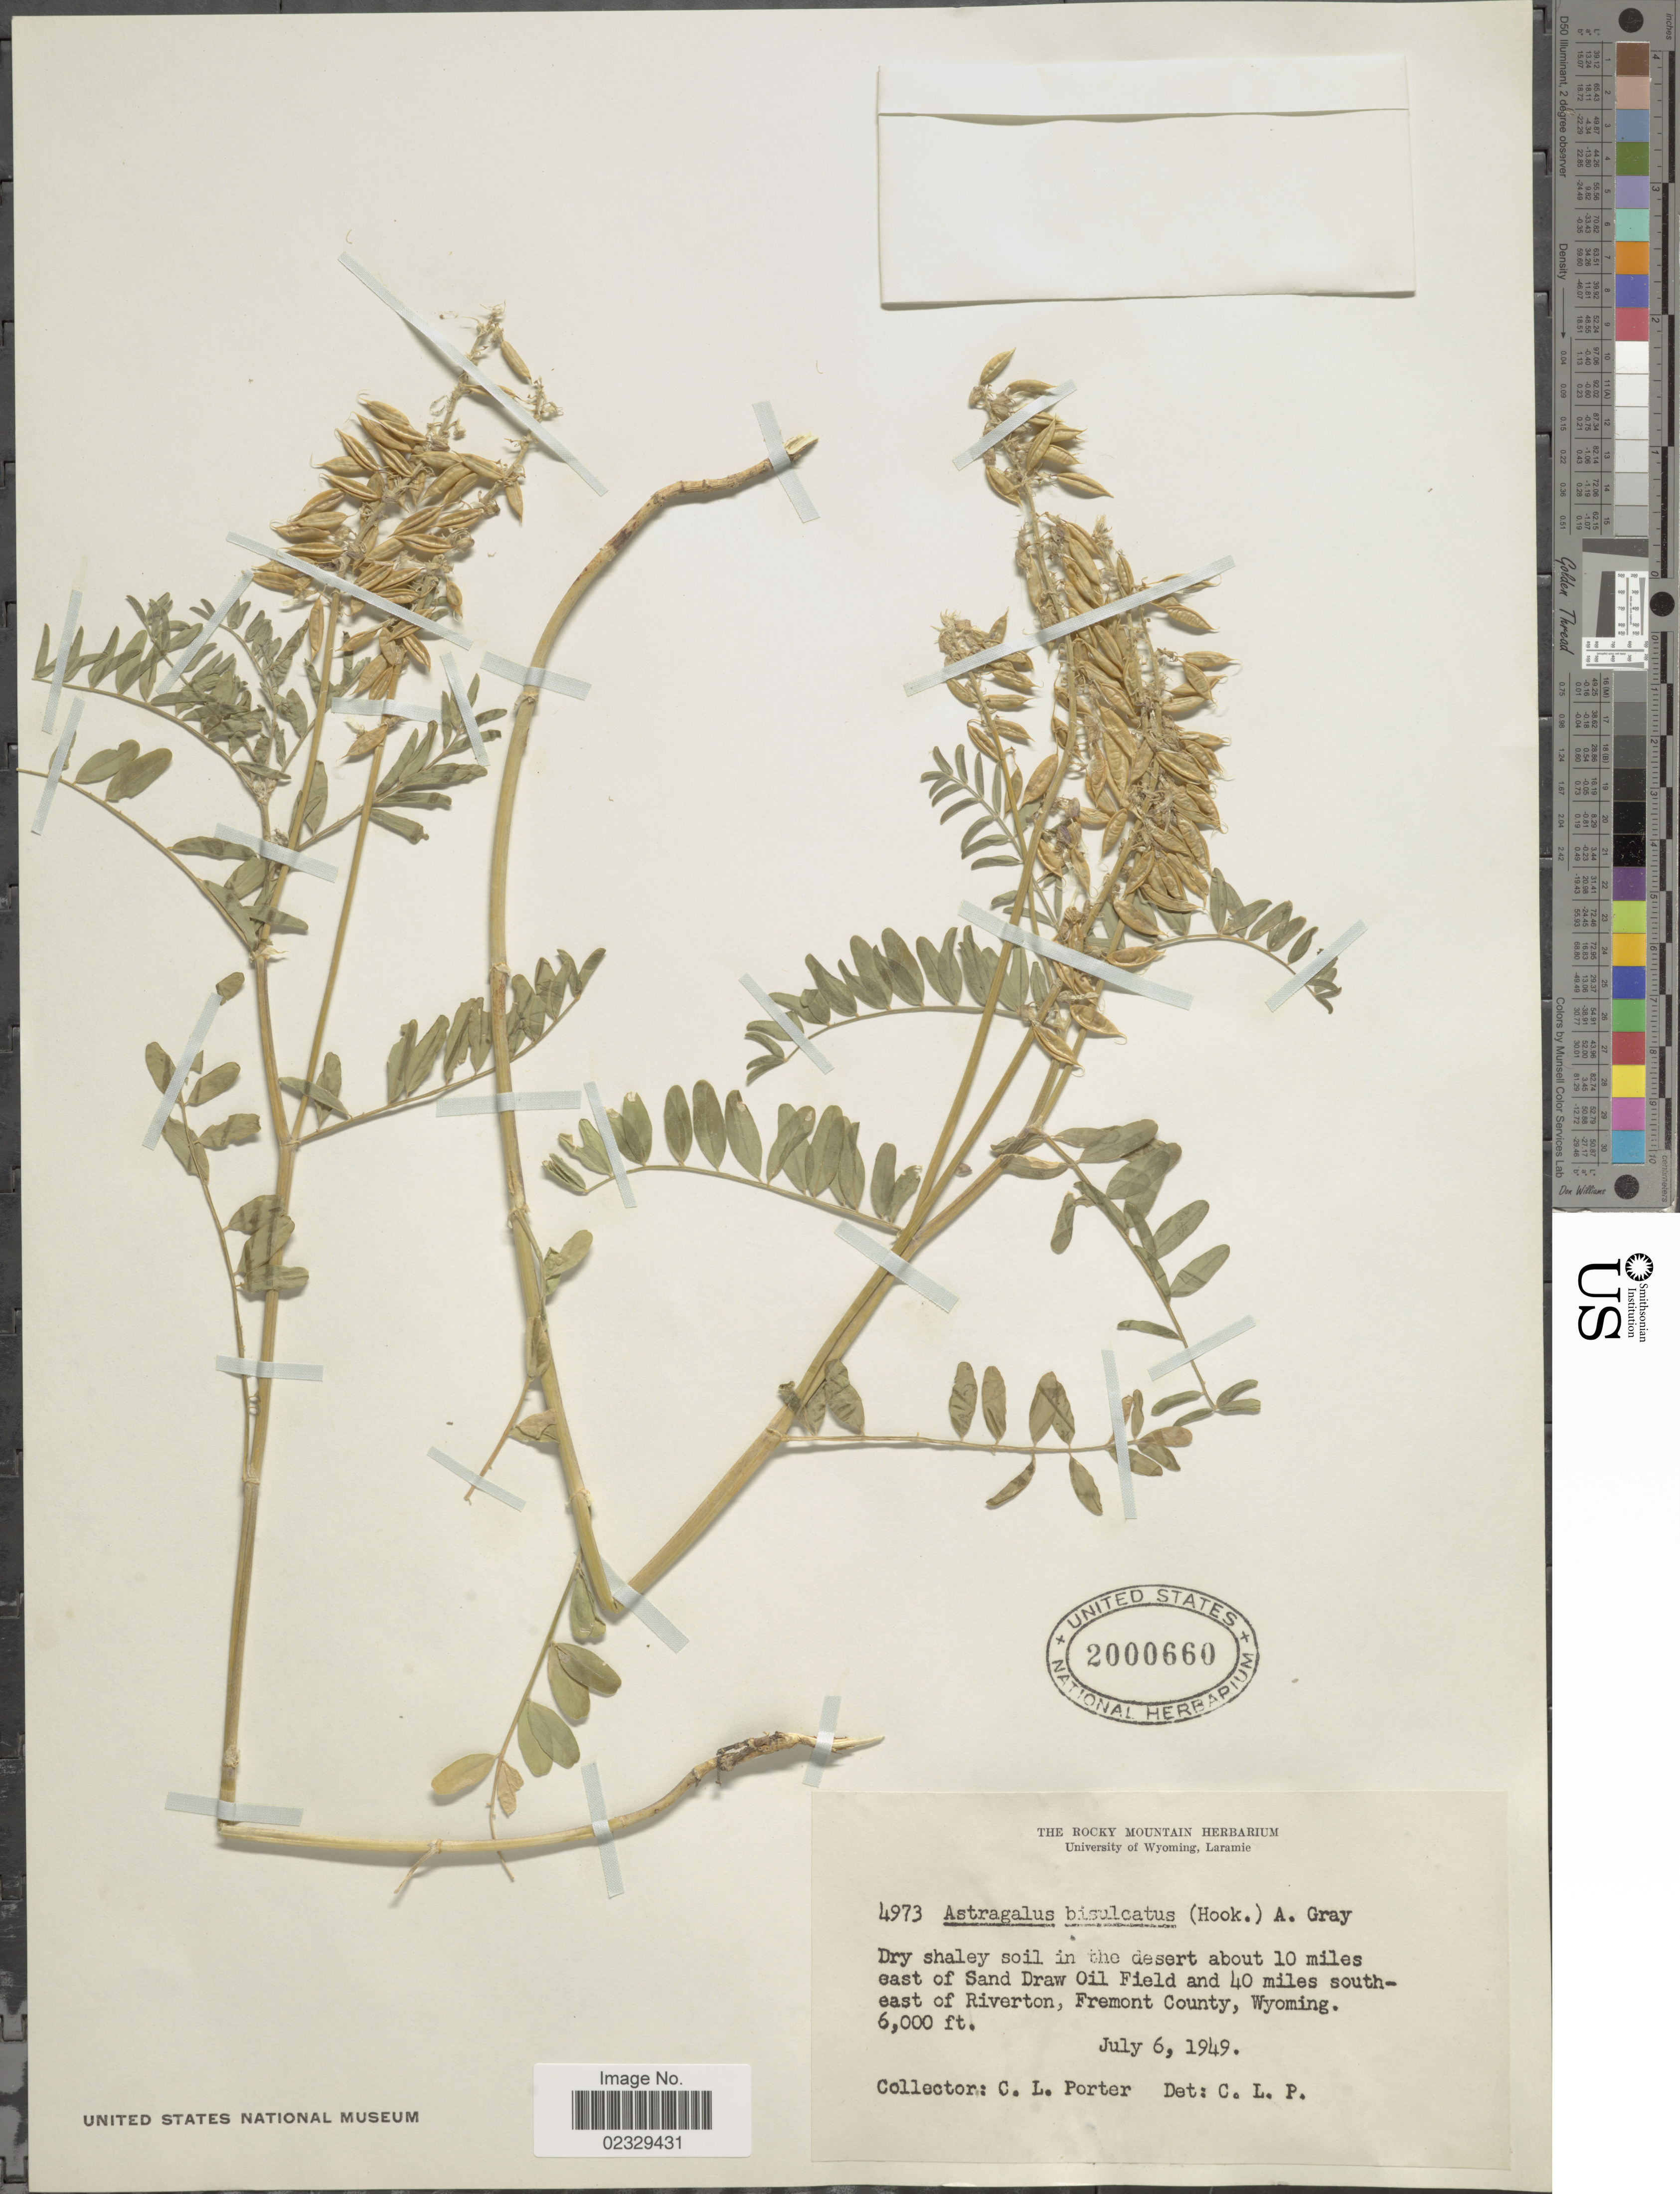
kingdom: Plantae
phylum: Tracheophyta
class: Magnoliopsida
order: Fabales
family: Fabaceae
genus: Astragalus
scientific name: Astragalus bisulcatus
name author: (Hook.) A. Gray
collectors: C. L. Porter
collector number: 4973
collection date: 1949-07-06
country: United States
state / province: Wyoming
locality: Dry shaley soil in the desert about 10 miles east of Sand Draw Oil Field and 40 miles southeast of Riverton, Fremont County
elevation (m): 1829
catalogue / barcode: US 2000660